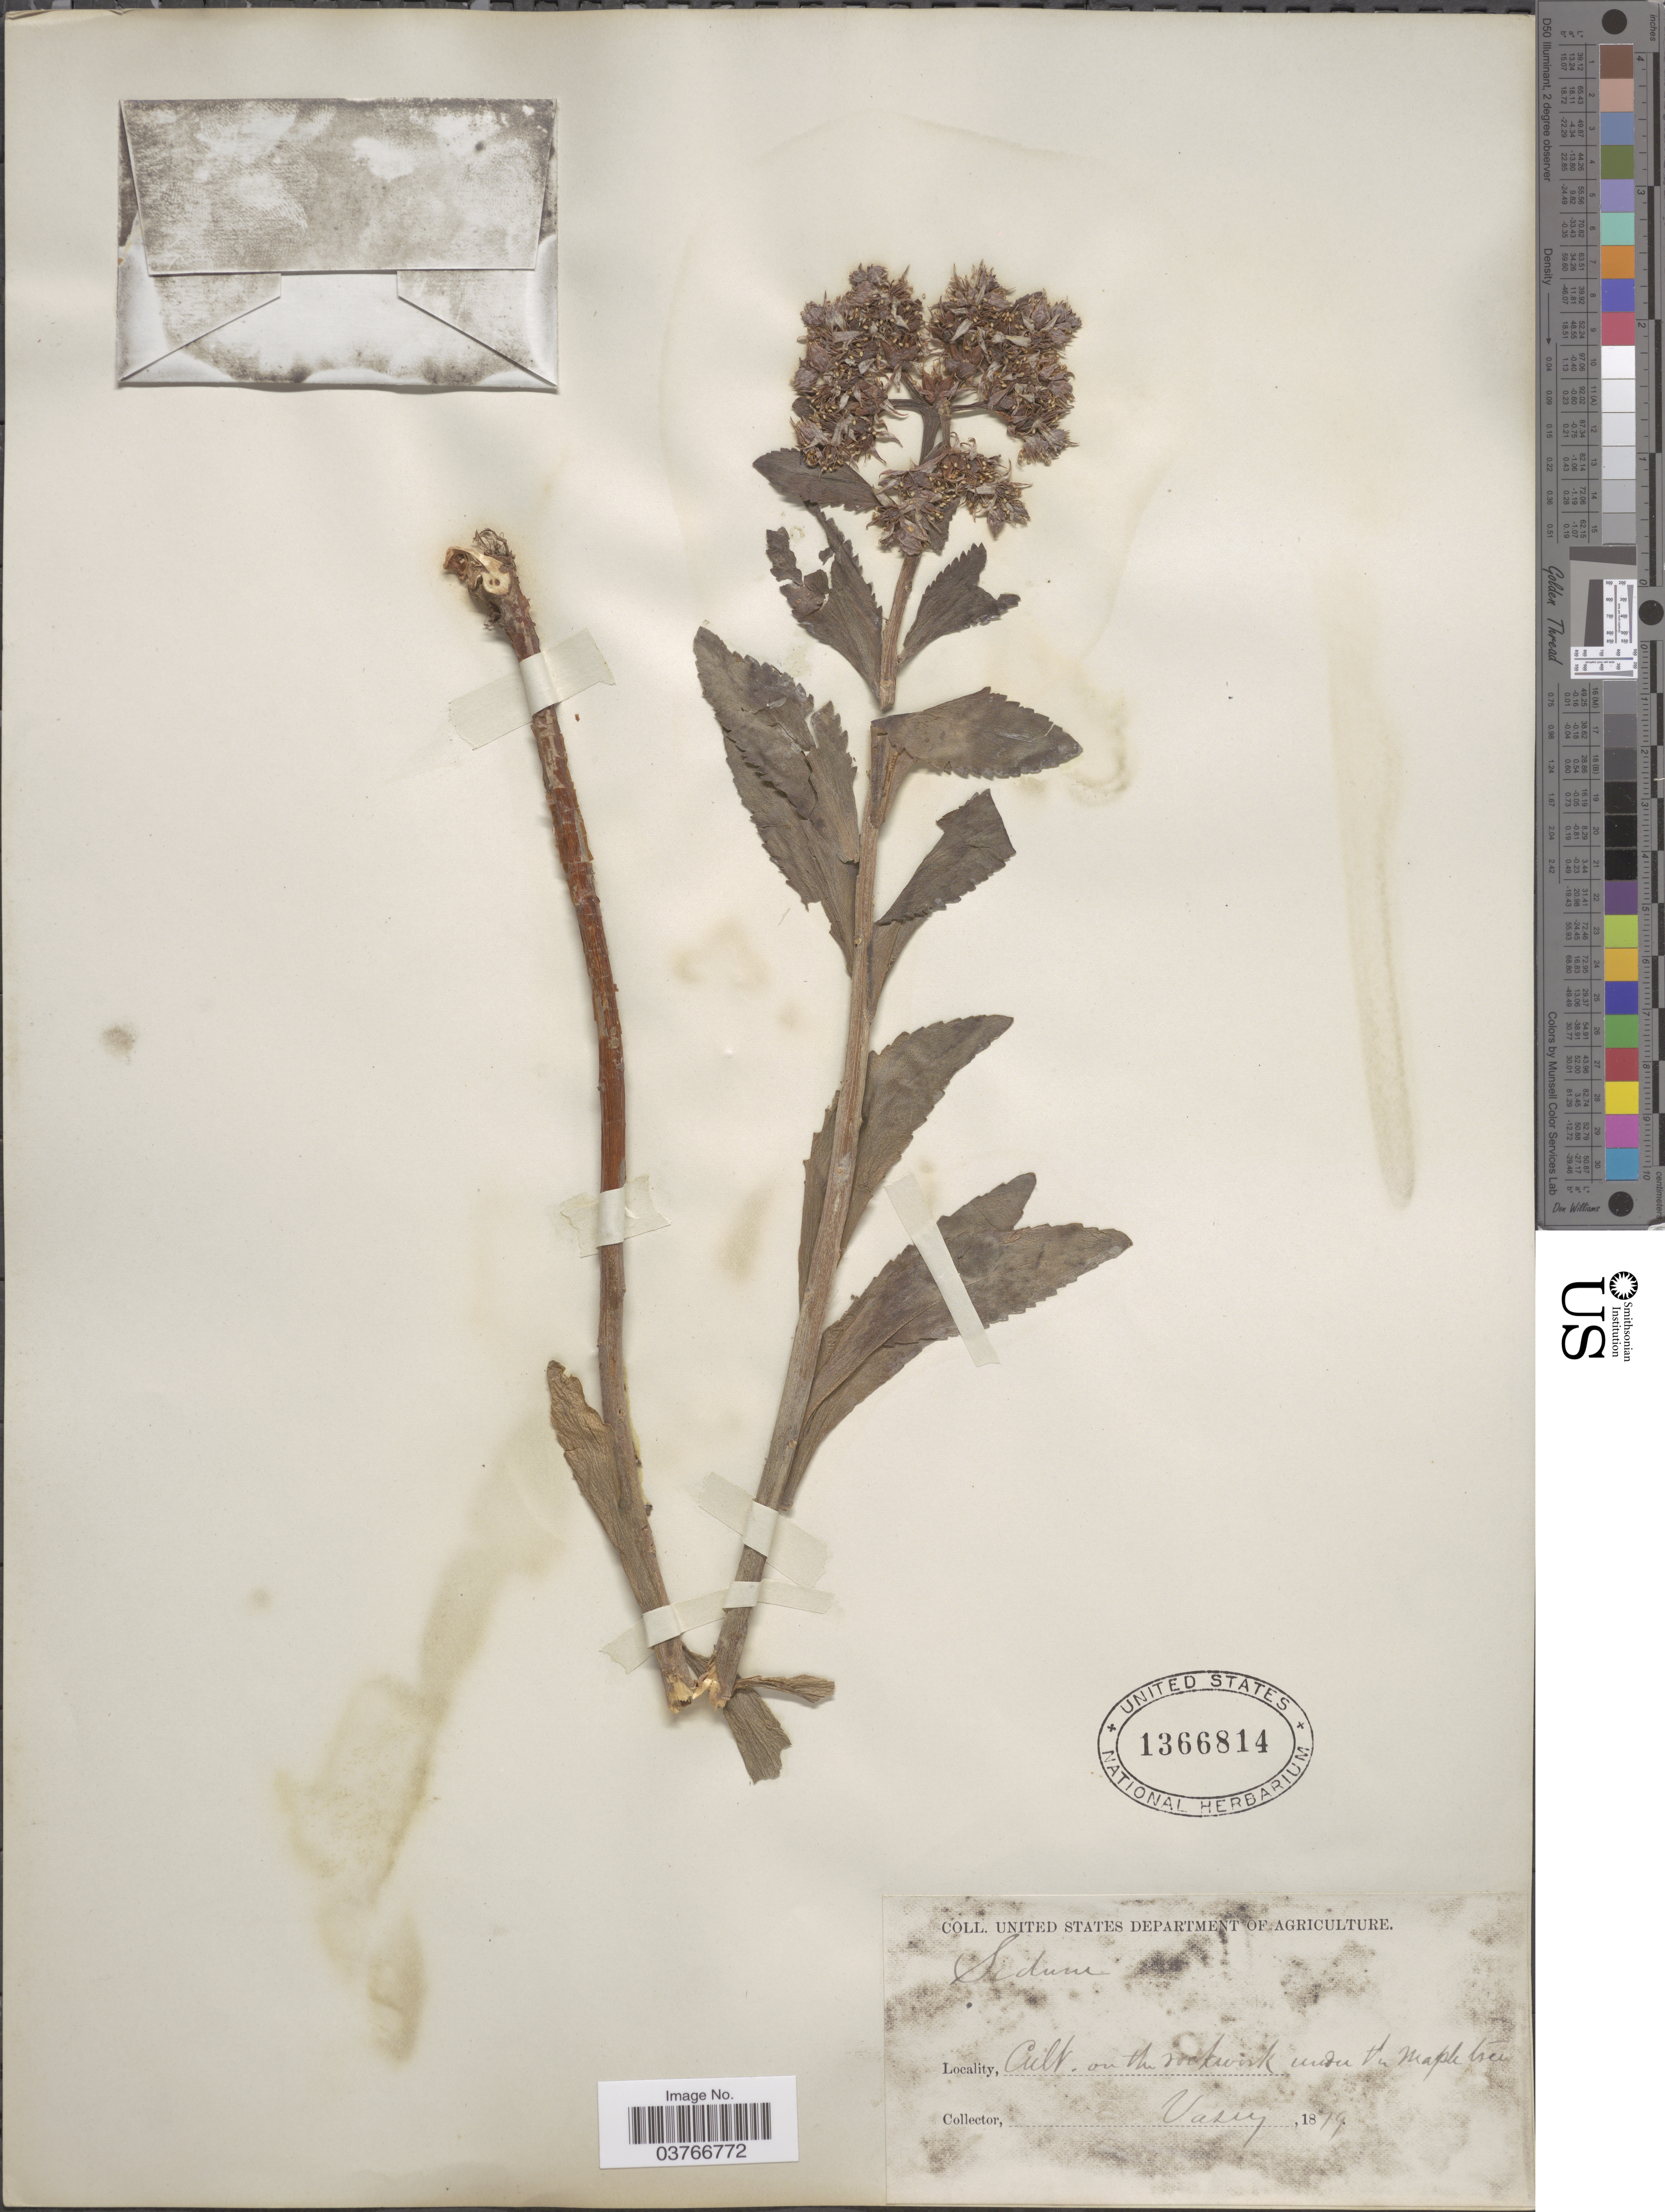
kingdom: Plantae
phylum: Tracheophyta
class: Magnoliopsida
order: Saxifragales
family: Crassulaceae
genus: Sedum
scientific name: Sedum sp.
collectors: Vasey, --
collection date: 1879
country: United States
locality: On the rockwork under the Maple tree.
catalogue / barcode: US 1366814